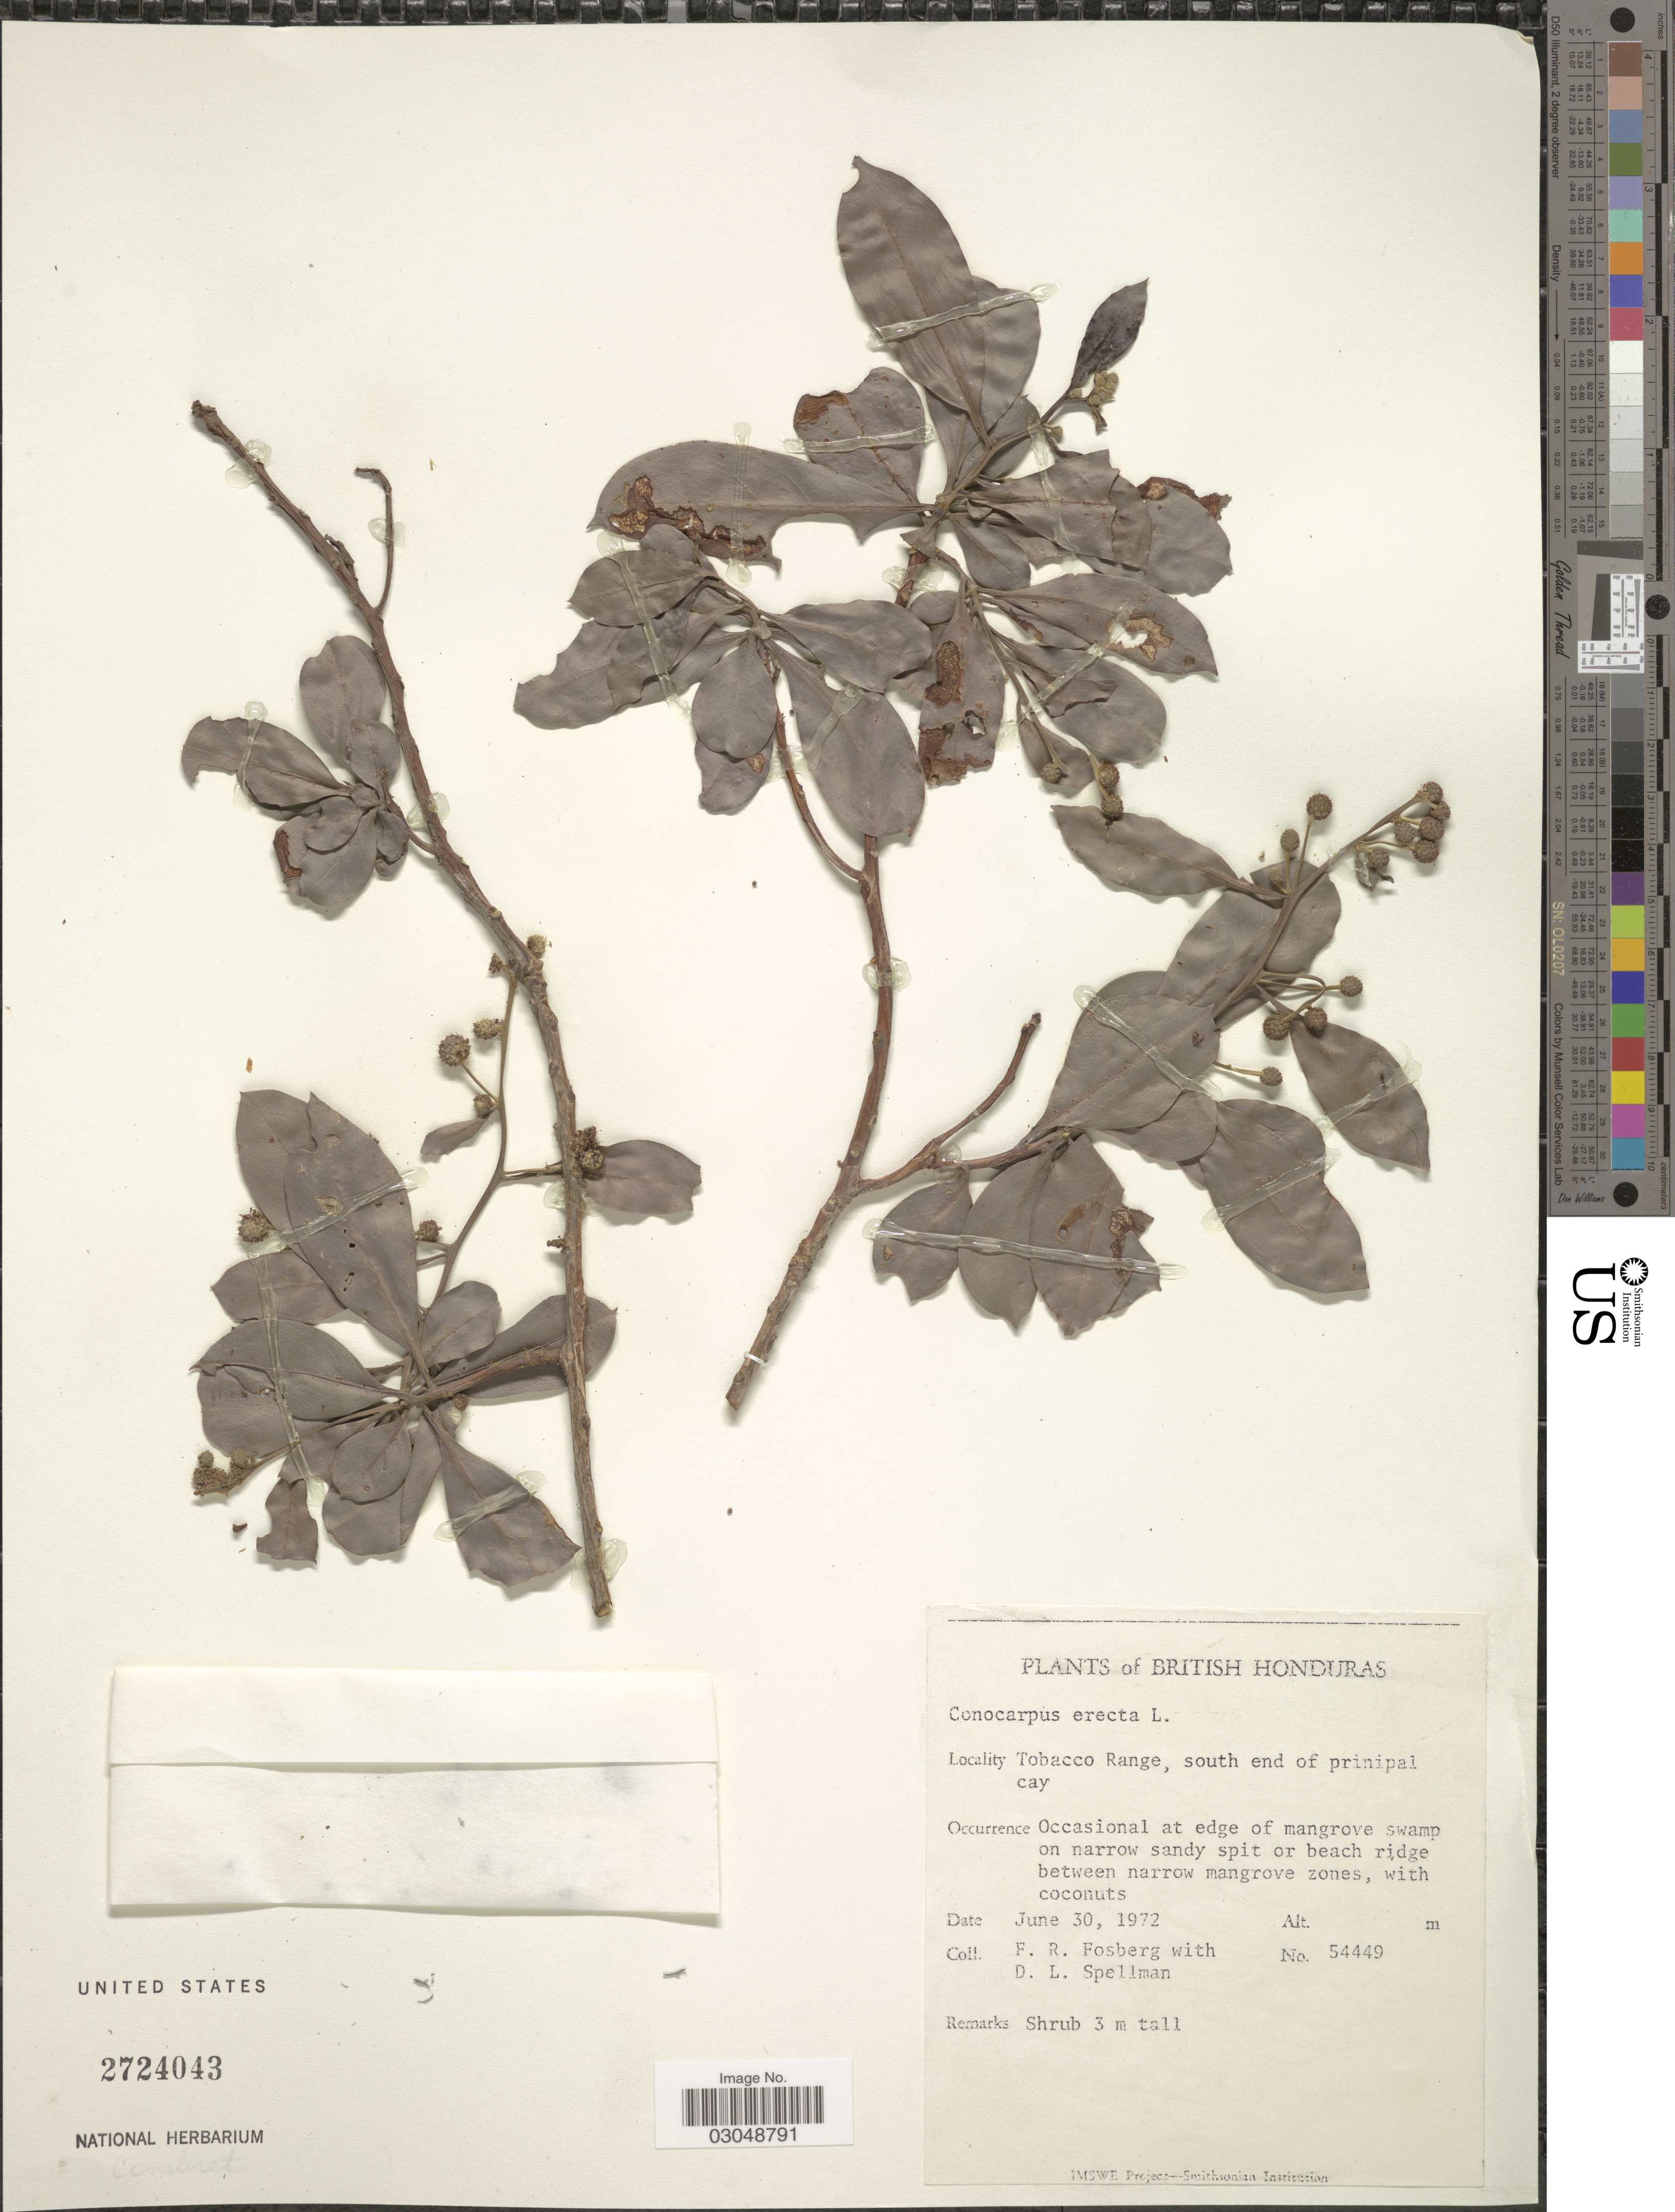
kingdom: Plantae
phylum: Tracheophyta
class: Magnoliopsida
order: Myrtales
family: Combretaceae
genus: Conocarpus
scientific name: Conocarpus erectus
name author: L.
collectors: F. R. Fosberg & D. L. Spellman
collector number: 54449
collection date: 1972-06-30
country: Belize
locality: British Honduras. Tobacco Range, south end of principal cay.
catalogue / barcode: US 2724043